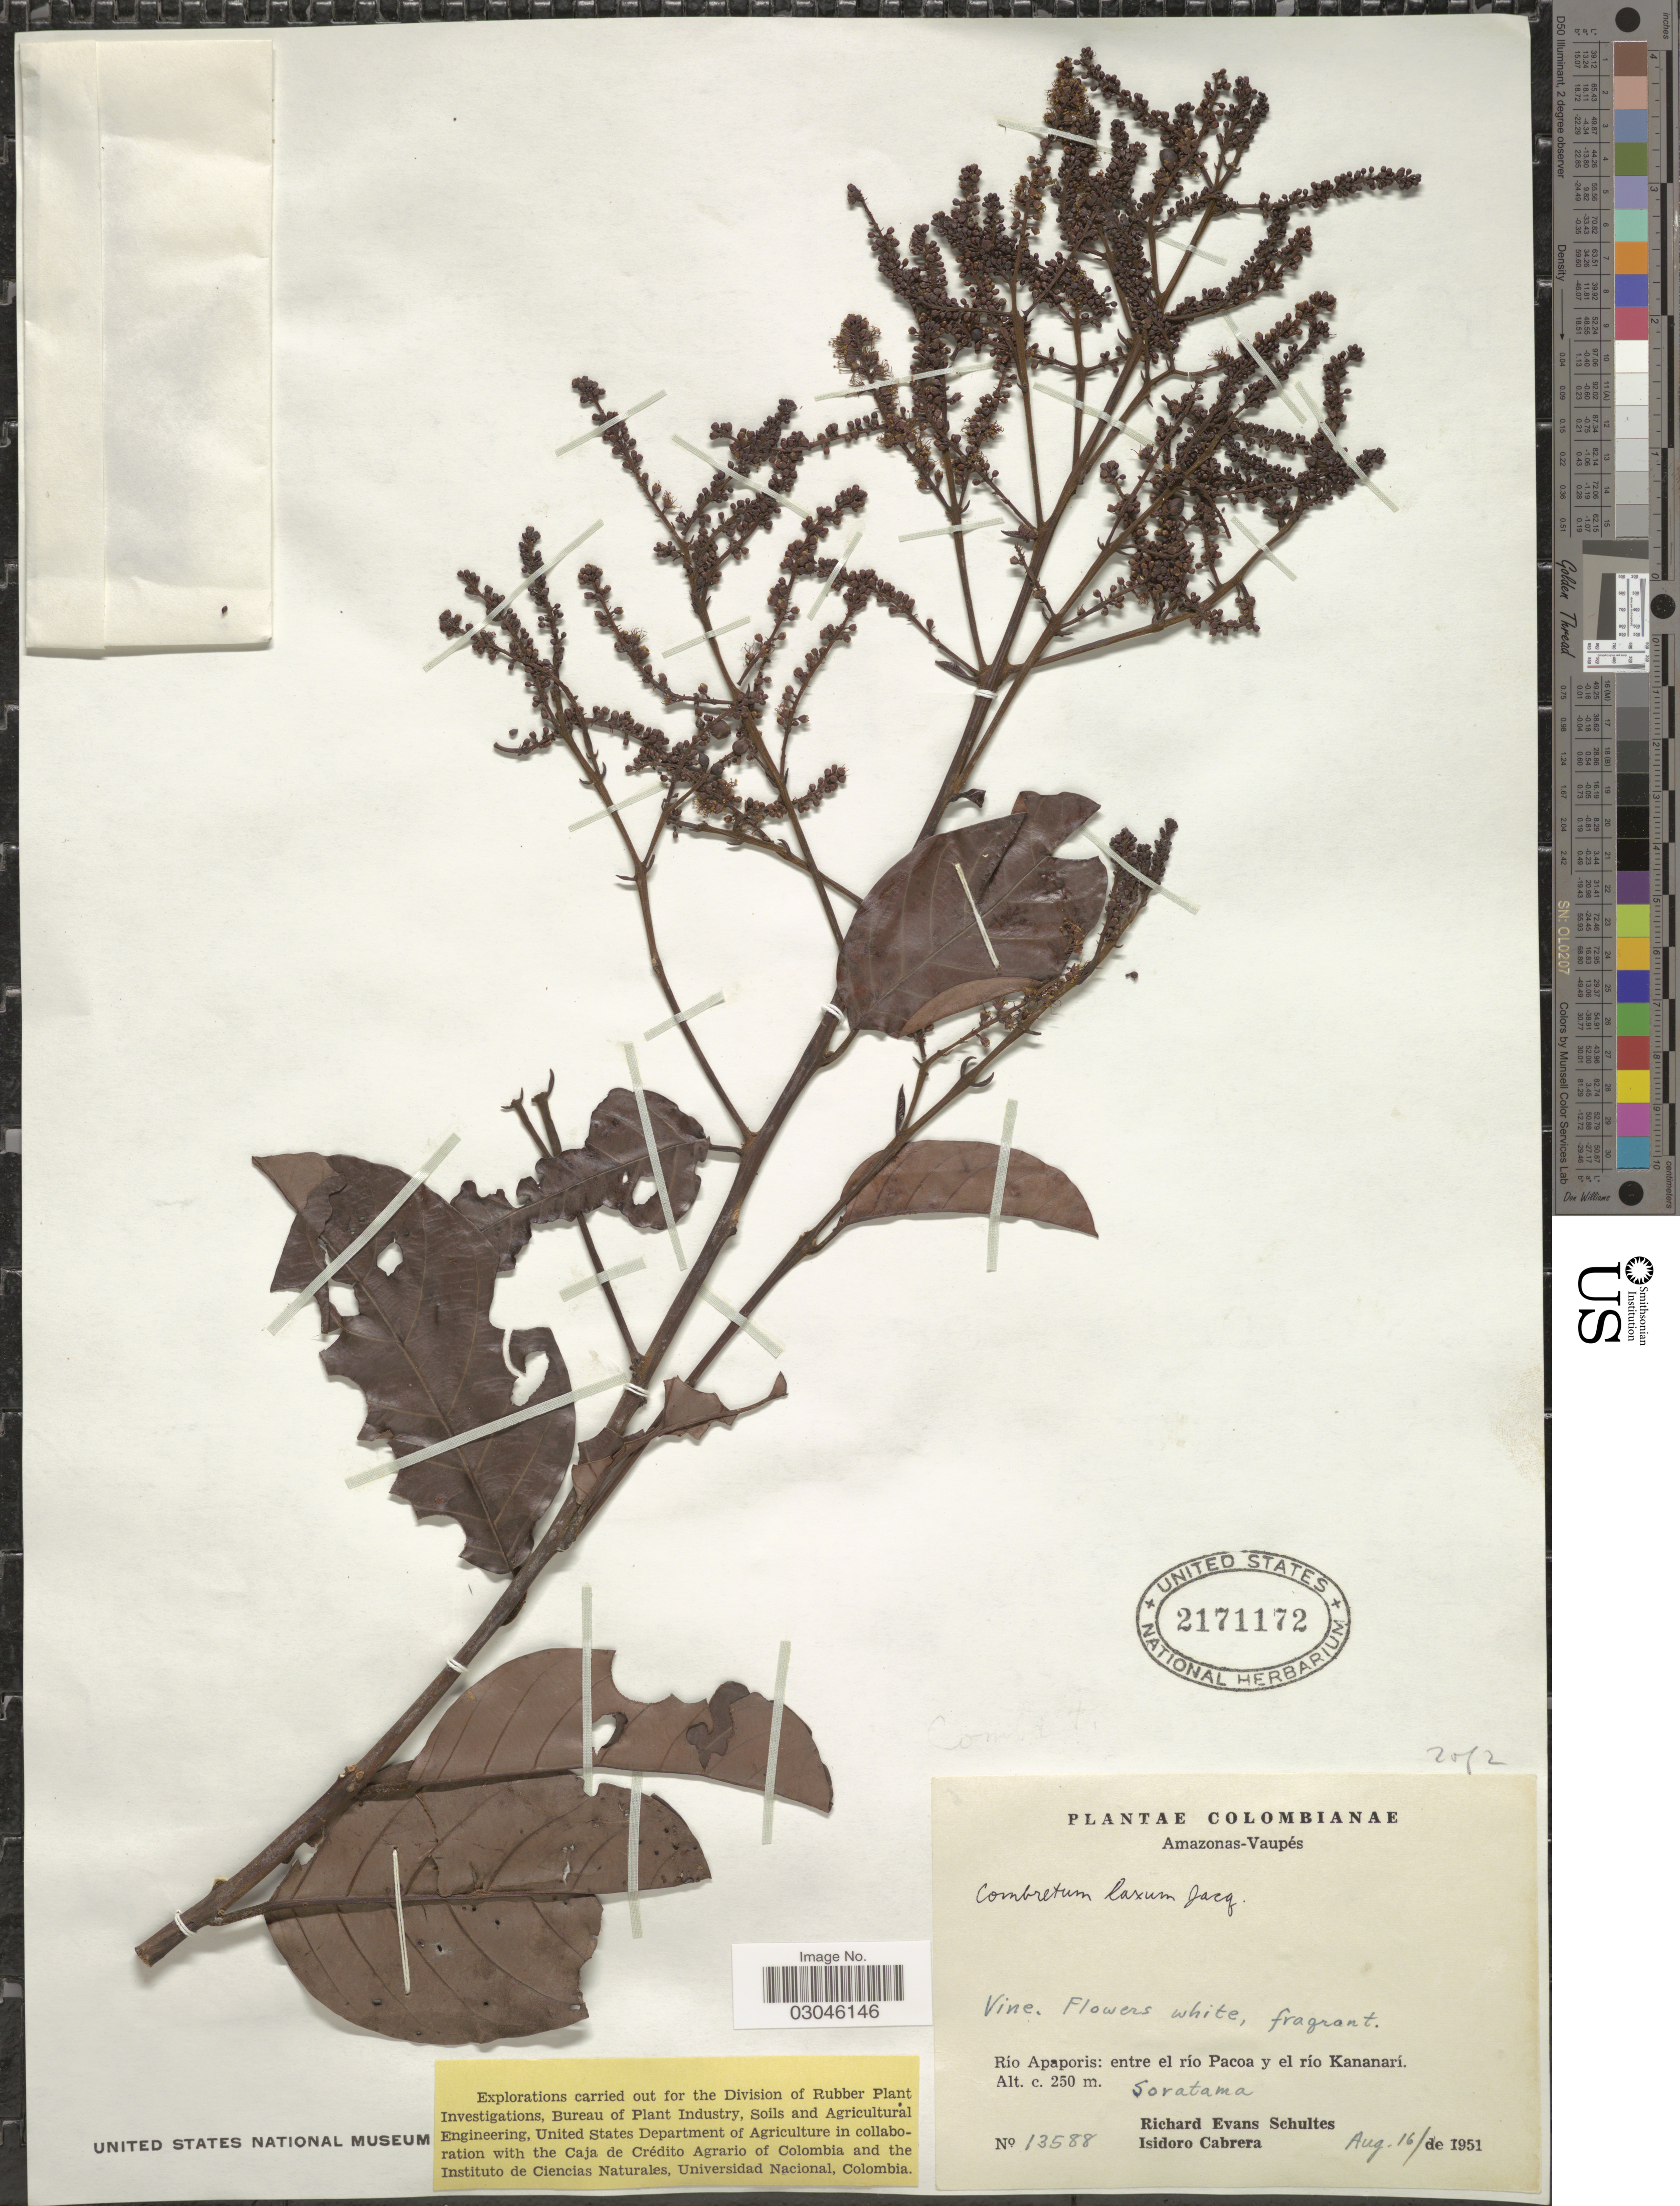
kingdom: Plantae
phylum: Tracheophyta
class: Magnoliopsida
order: Myrtales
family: Combretaceae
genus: Combretum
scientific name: Combretum laxum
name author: Jacq.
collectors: R. E. Schultes & I. Cabrera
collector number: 13588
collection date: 1951-08-16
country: Colombia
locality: Amazonas-Vaupés. Río Apaporis: entre el Río Pacoa y el río Kananarí. Soratama.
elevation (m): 250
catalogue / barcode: US 2171172